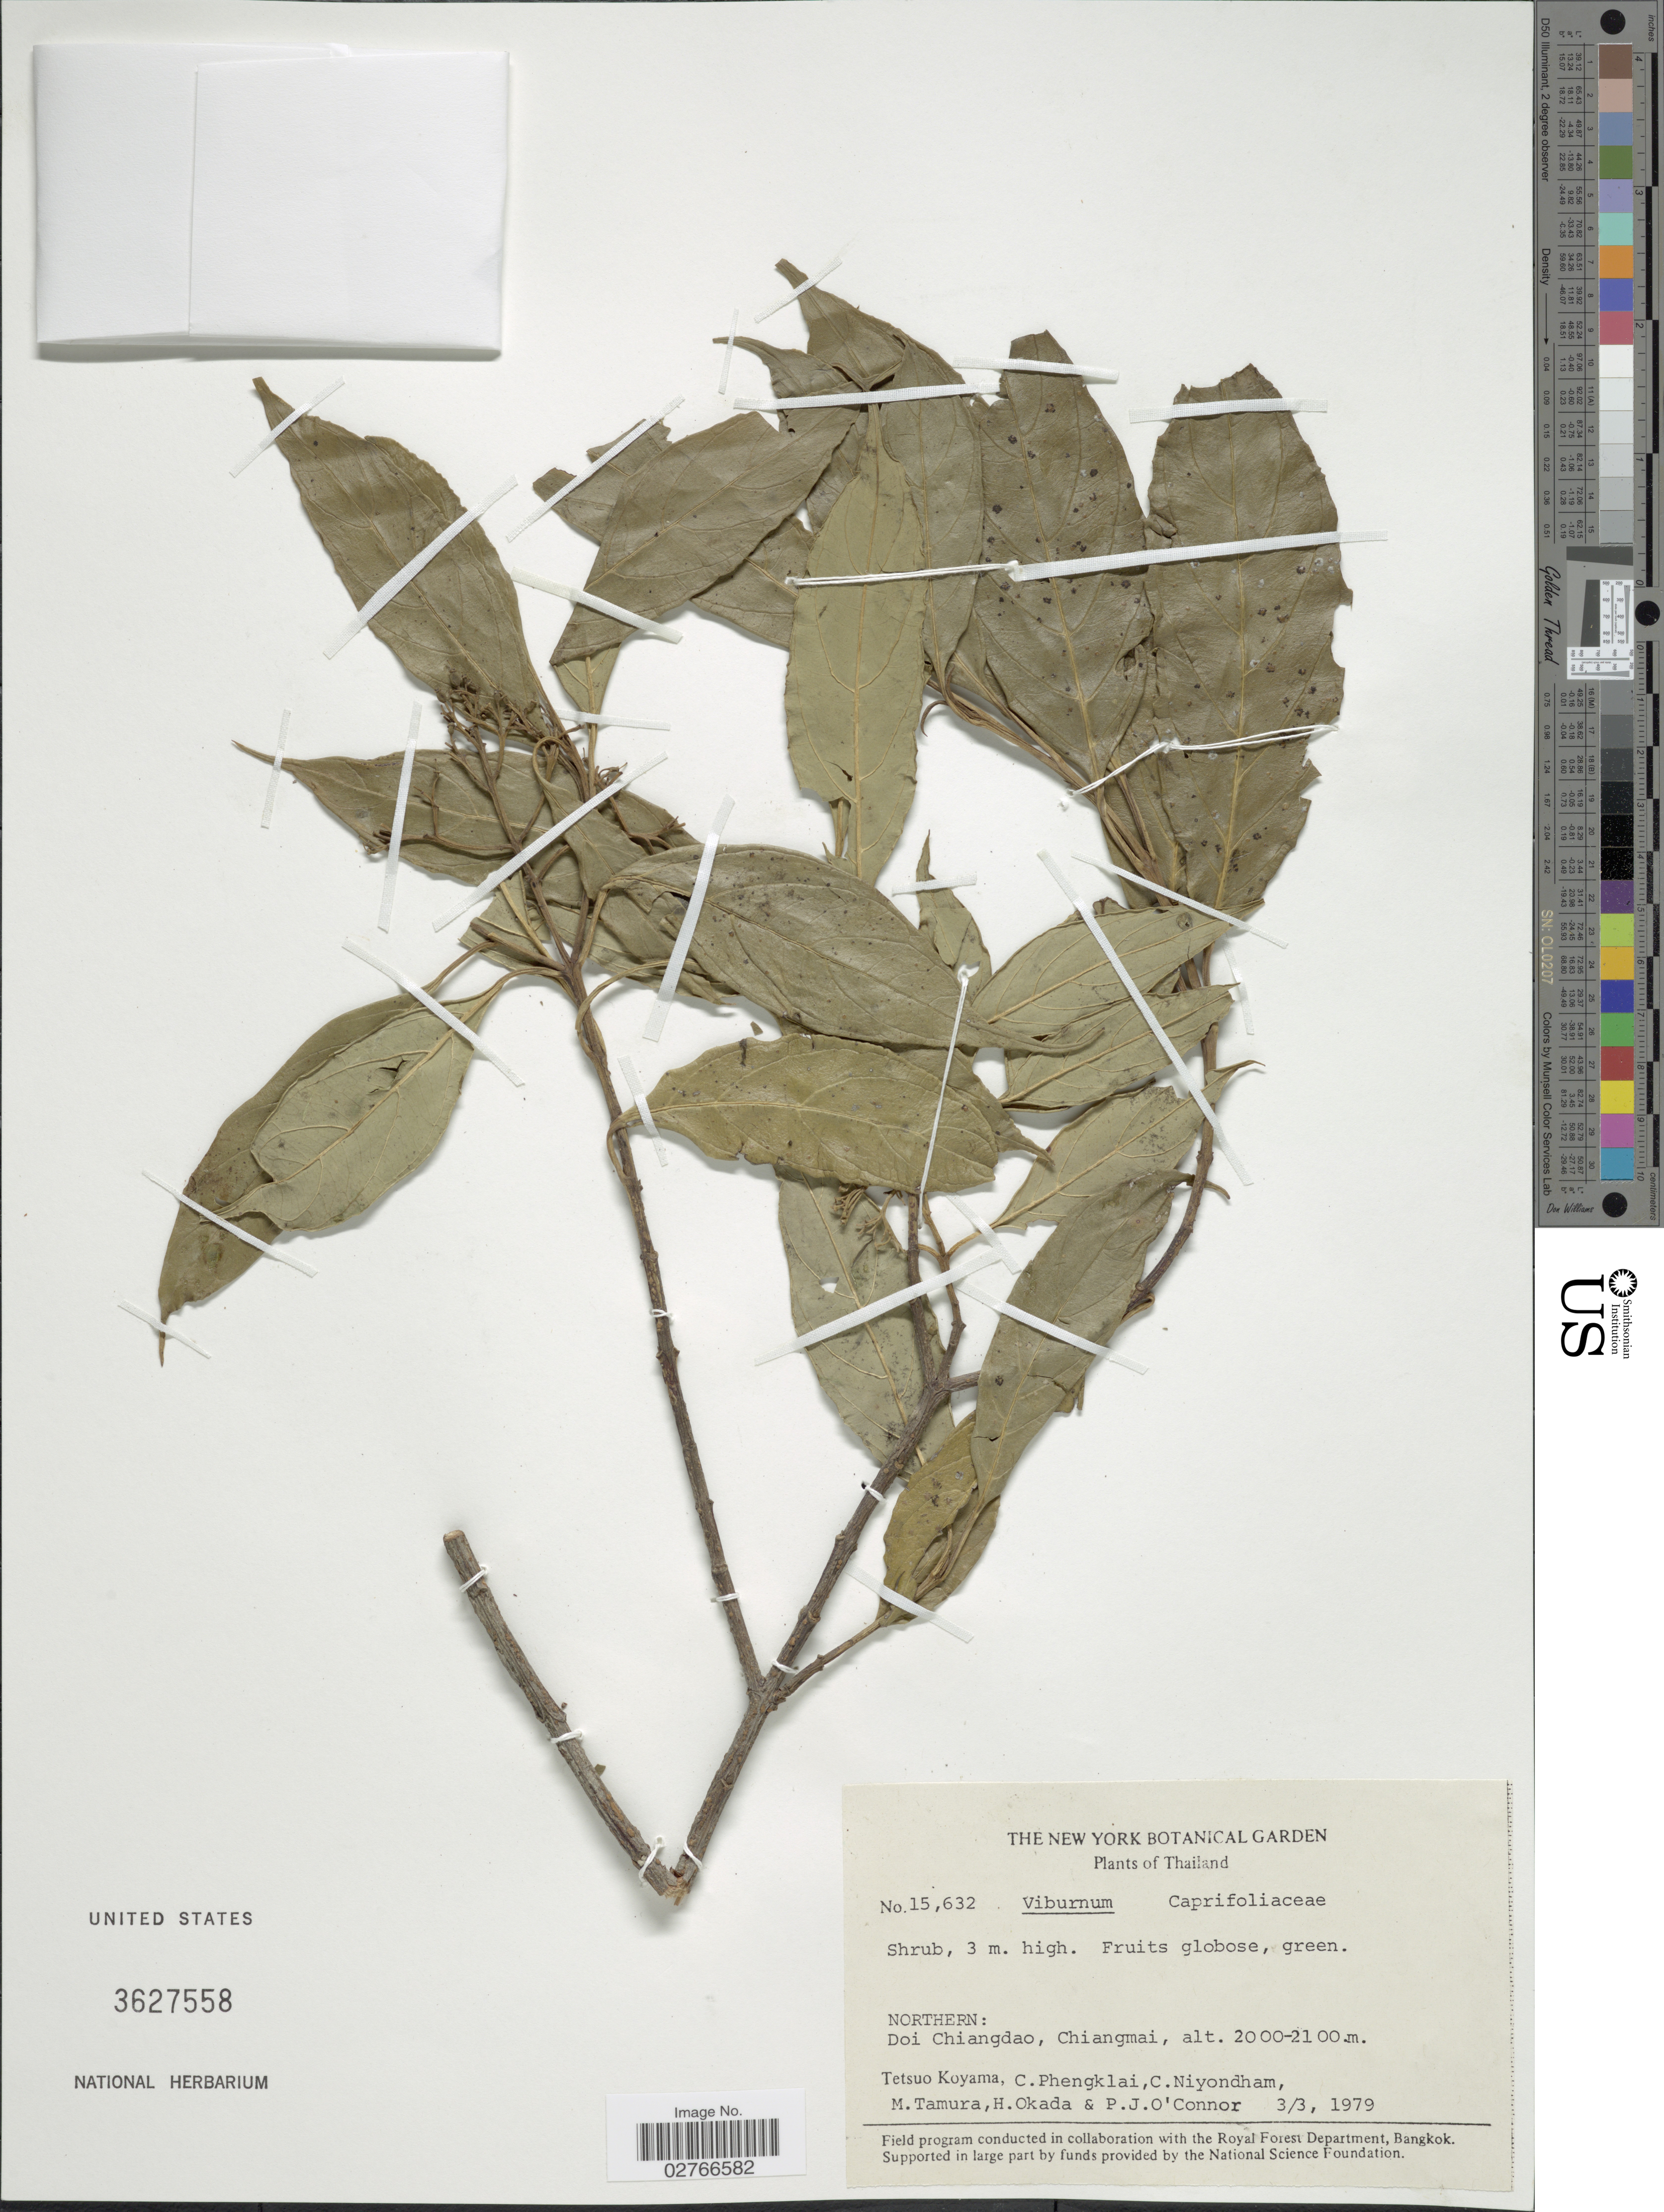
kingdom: Plantae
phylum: Tracheophyta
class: Magnoliopsida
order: Dipsacales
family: Viburnaceae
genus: Viburnum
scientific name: Viburnum sp.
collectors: T. Koyama, C. Phengklai, C. Niyondham, M. Tamura & et al.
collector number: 15632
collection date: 1979-03-03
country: Thailand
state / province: Chiang Mai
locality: Northern: Doi Chiangdao, Chiangmai.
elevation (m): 2000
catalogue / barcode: US 3627558